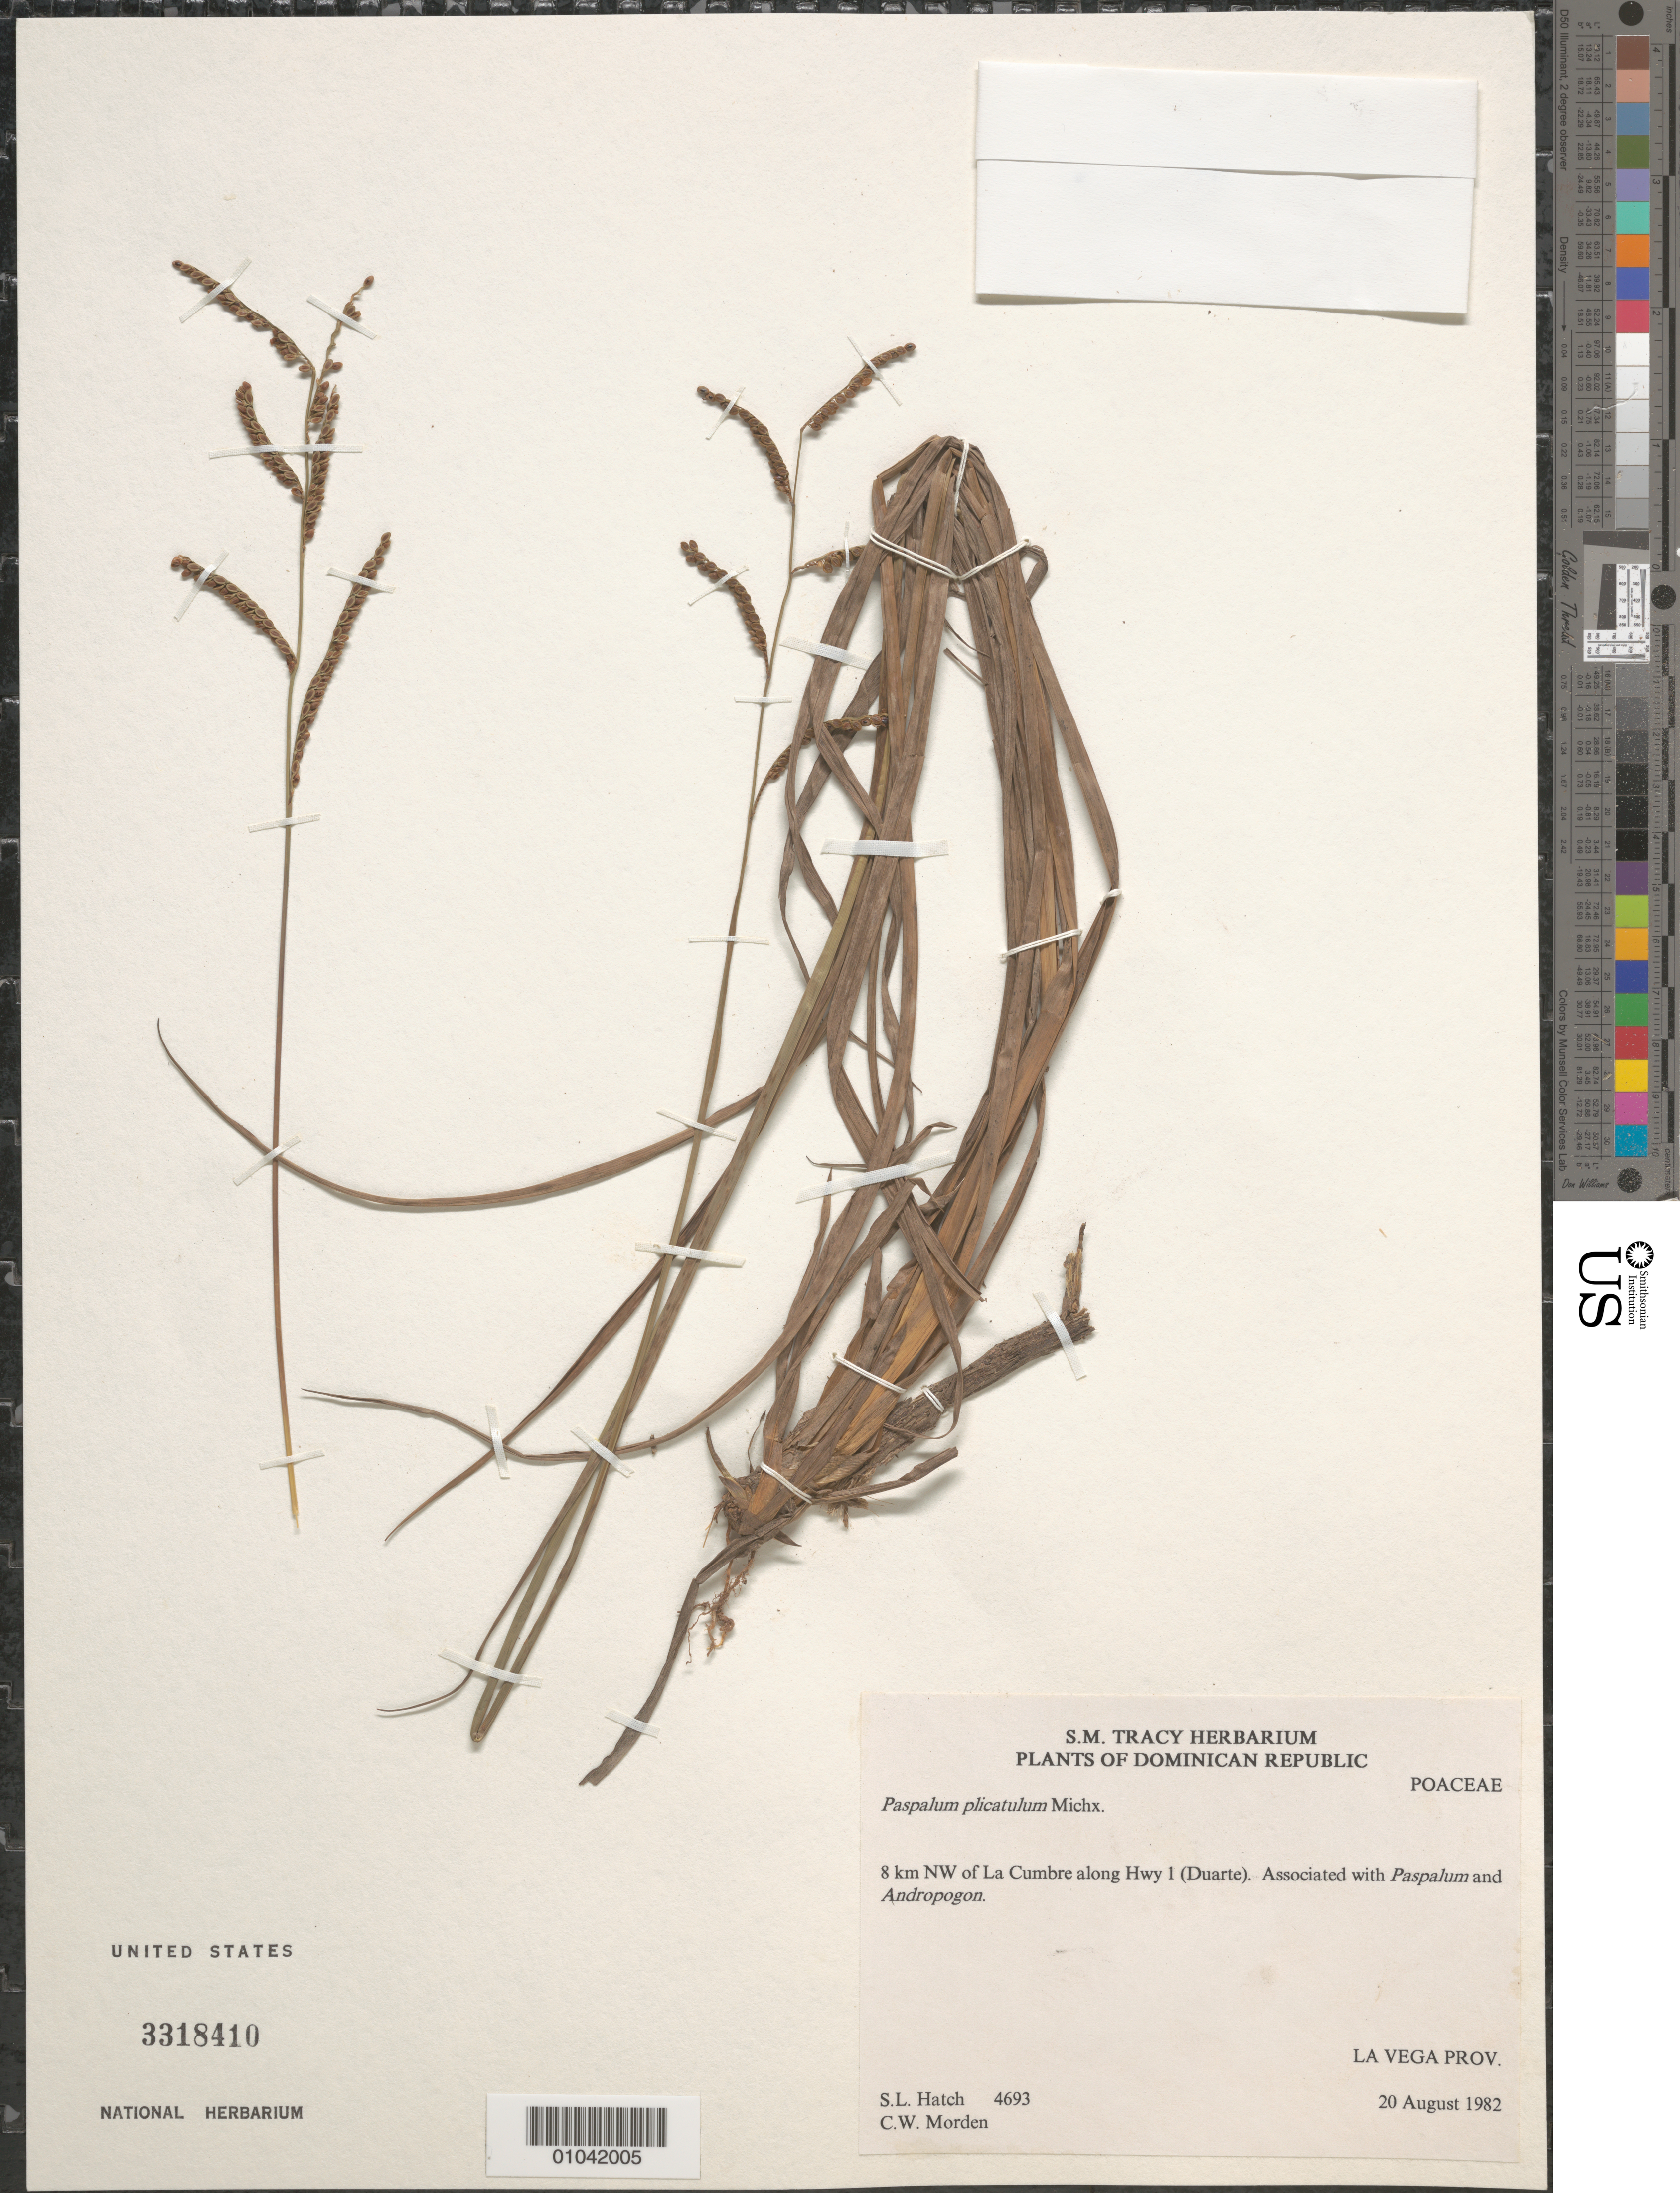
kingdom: Plantae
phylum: Tracheophyta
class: Liliopsida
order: Poales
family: Poaceae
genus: Paspalum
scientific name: Paspalum plicatulum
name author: Michx.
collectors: S. L. Hatch & C. Morden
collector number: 4693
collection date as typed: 20 Aug 1982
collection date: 1982-08-20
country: Dominican Republic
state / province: La Vega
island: Hispaniola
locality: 8 km NW of La Cumbre along Hwy 1 (Duarte)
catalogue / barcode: US 3318410